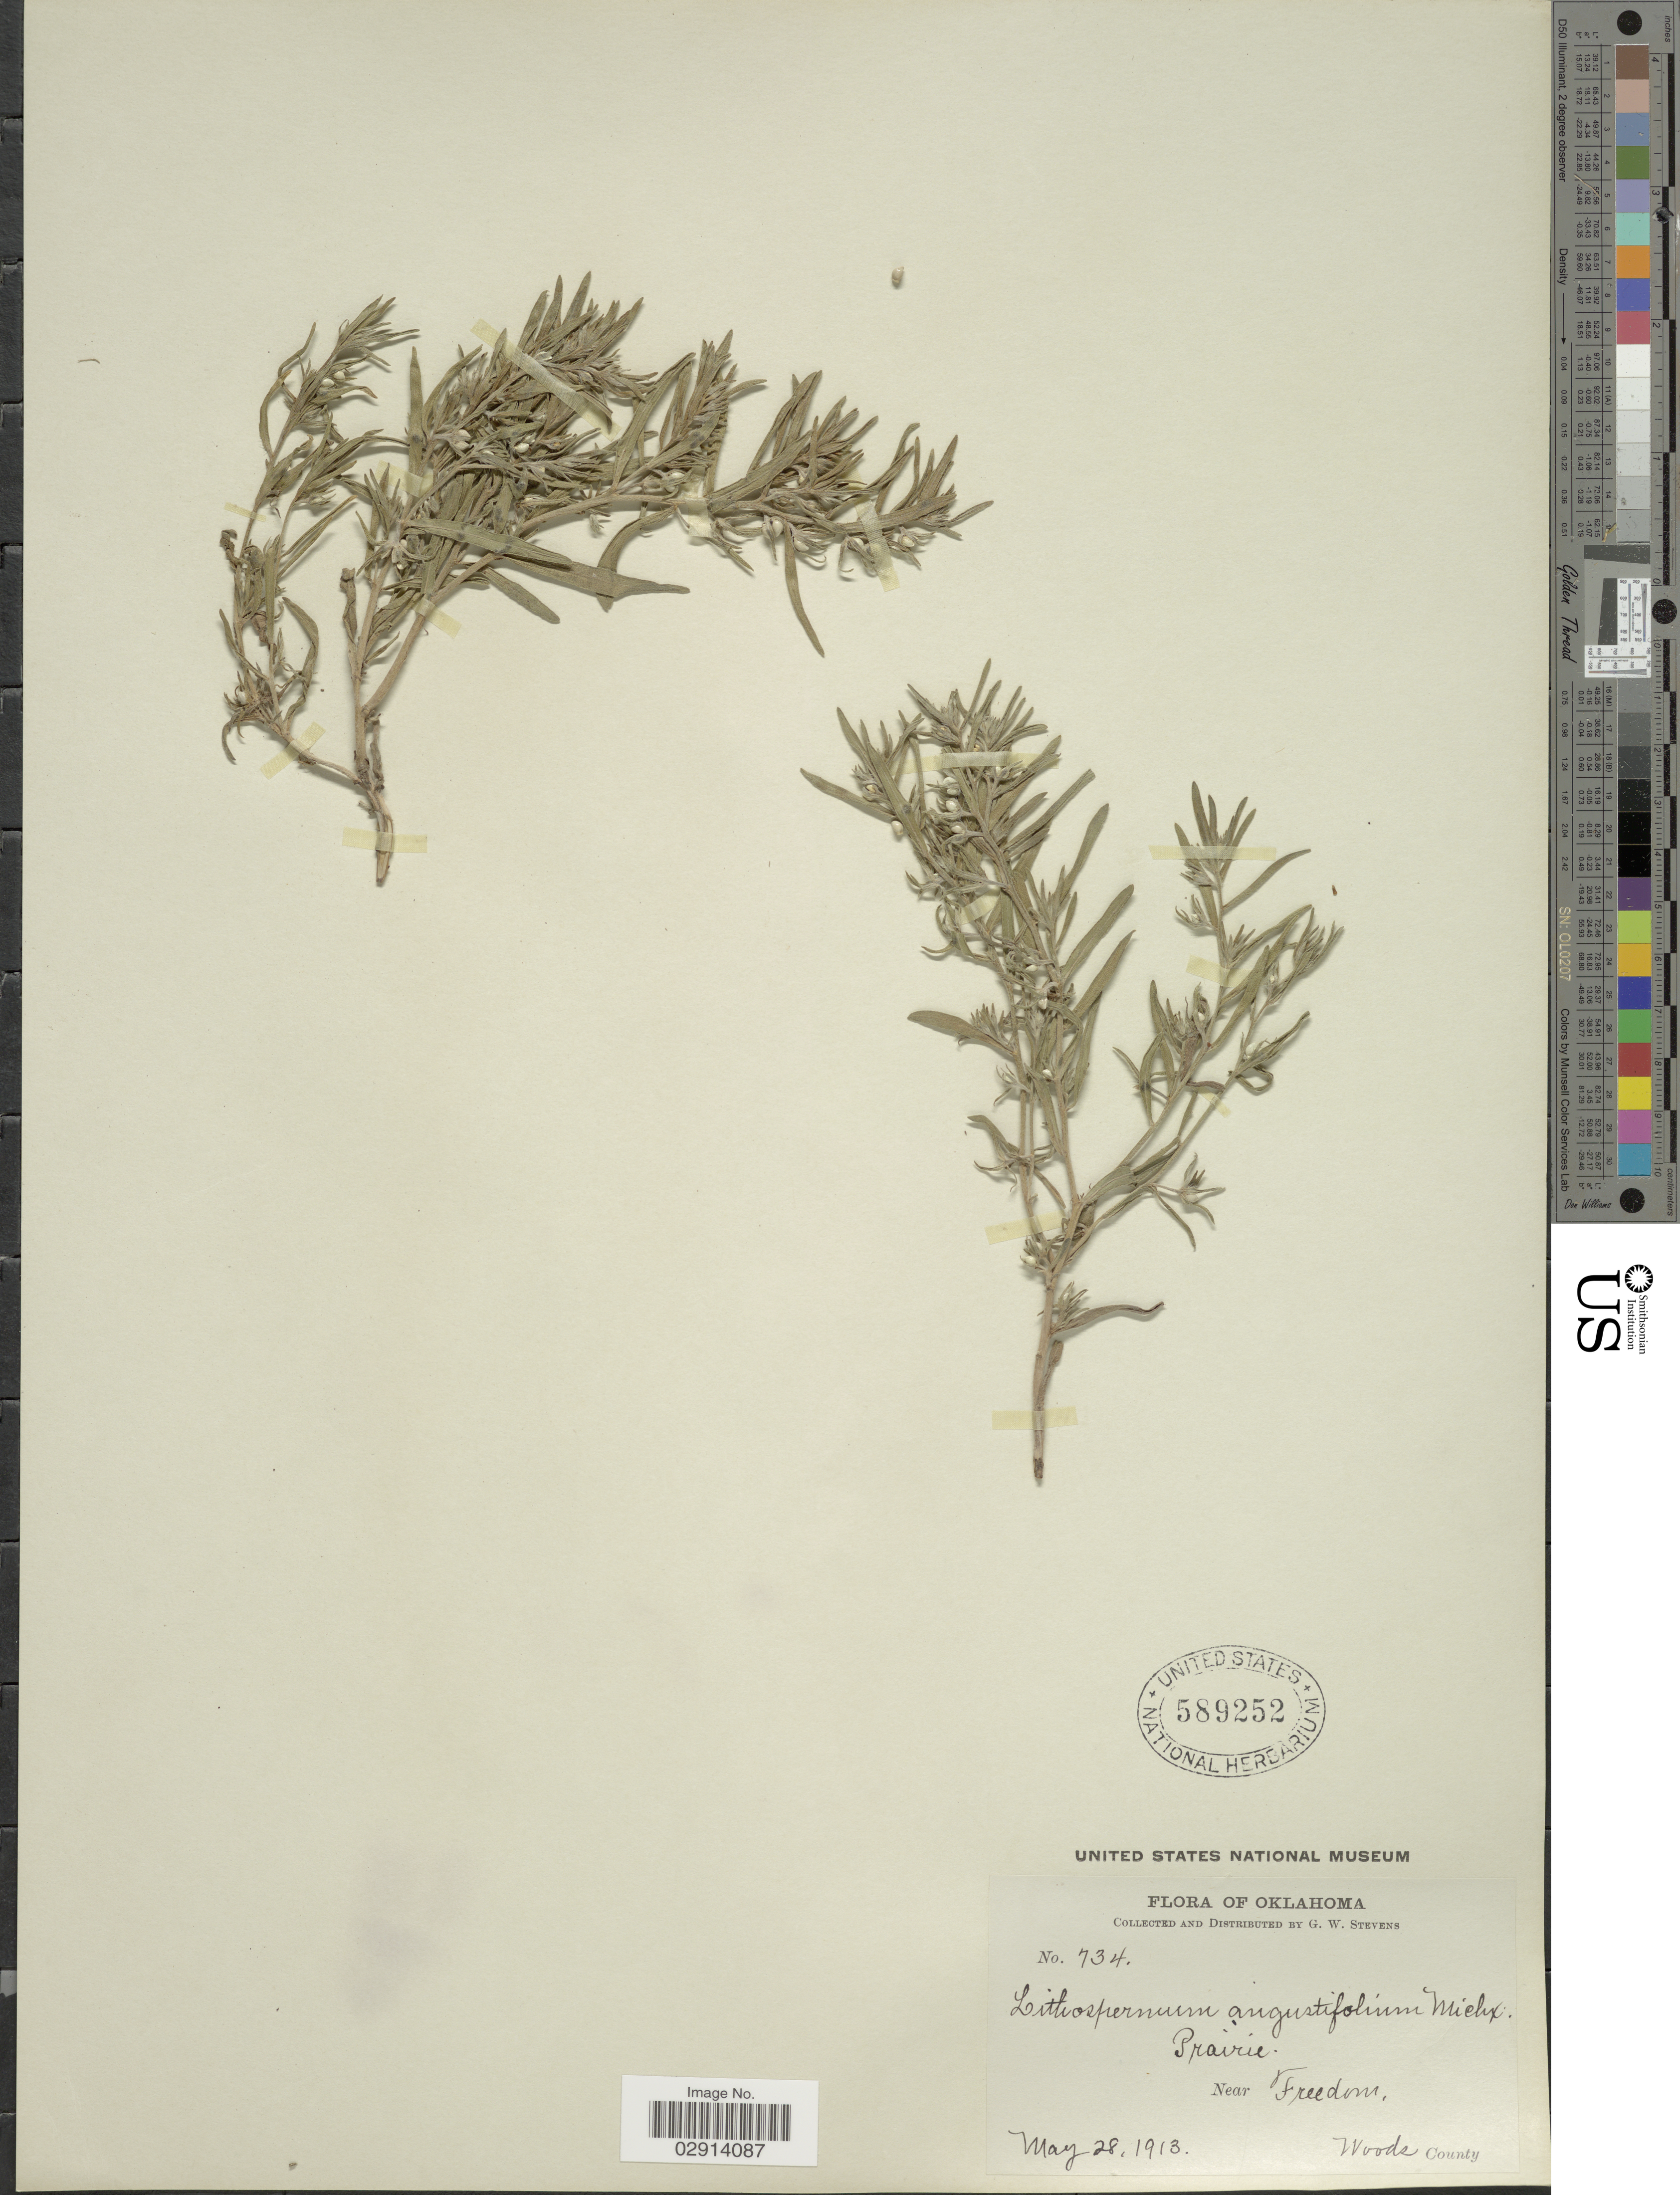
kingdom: Plantae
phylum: Tracheophyta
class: Magnoliopsida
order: Boraginales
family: Boraginaceae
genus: Lithospermum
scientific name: Lithospermum incisum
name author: Lehm.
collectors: G. W. Stevens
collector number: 734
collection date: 1913-05-28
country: United States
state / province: Oklahoma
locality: Prairie. Near Freedom, Woods County.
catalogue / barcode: US 589252